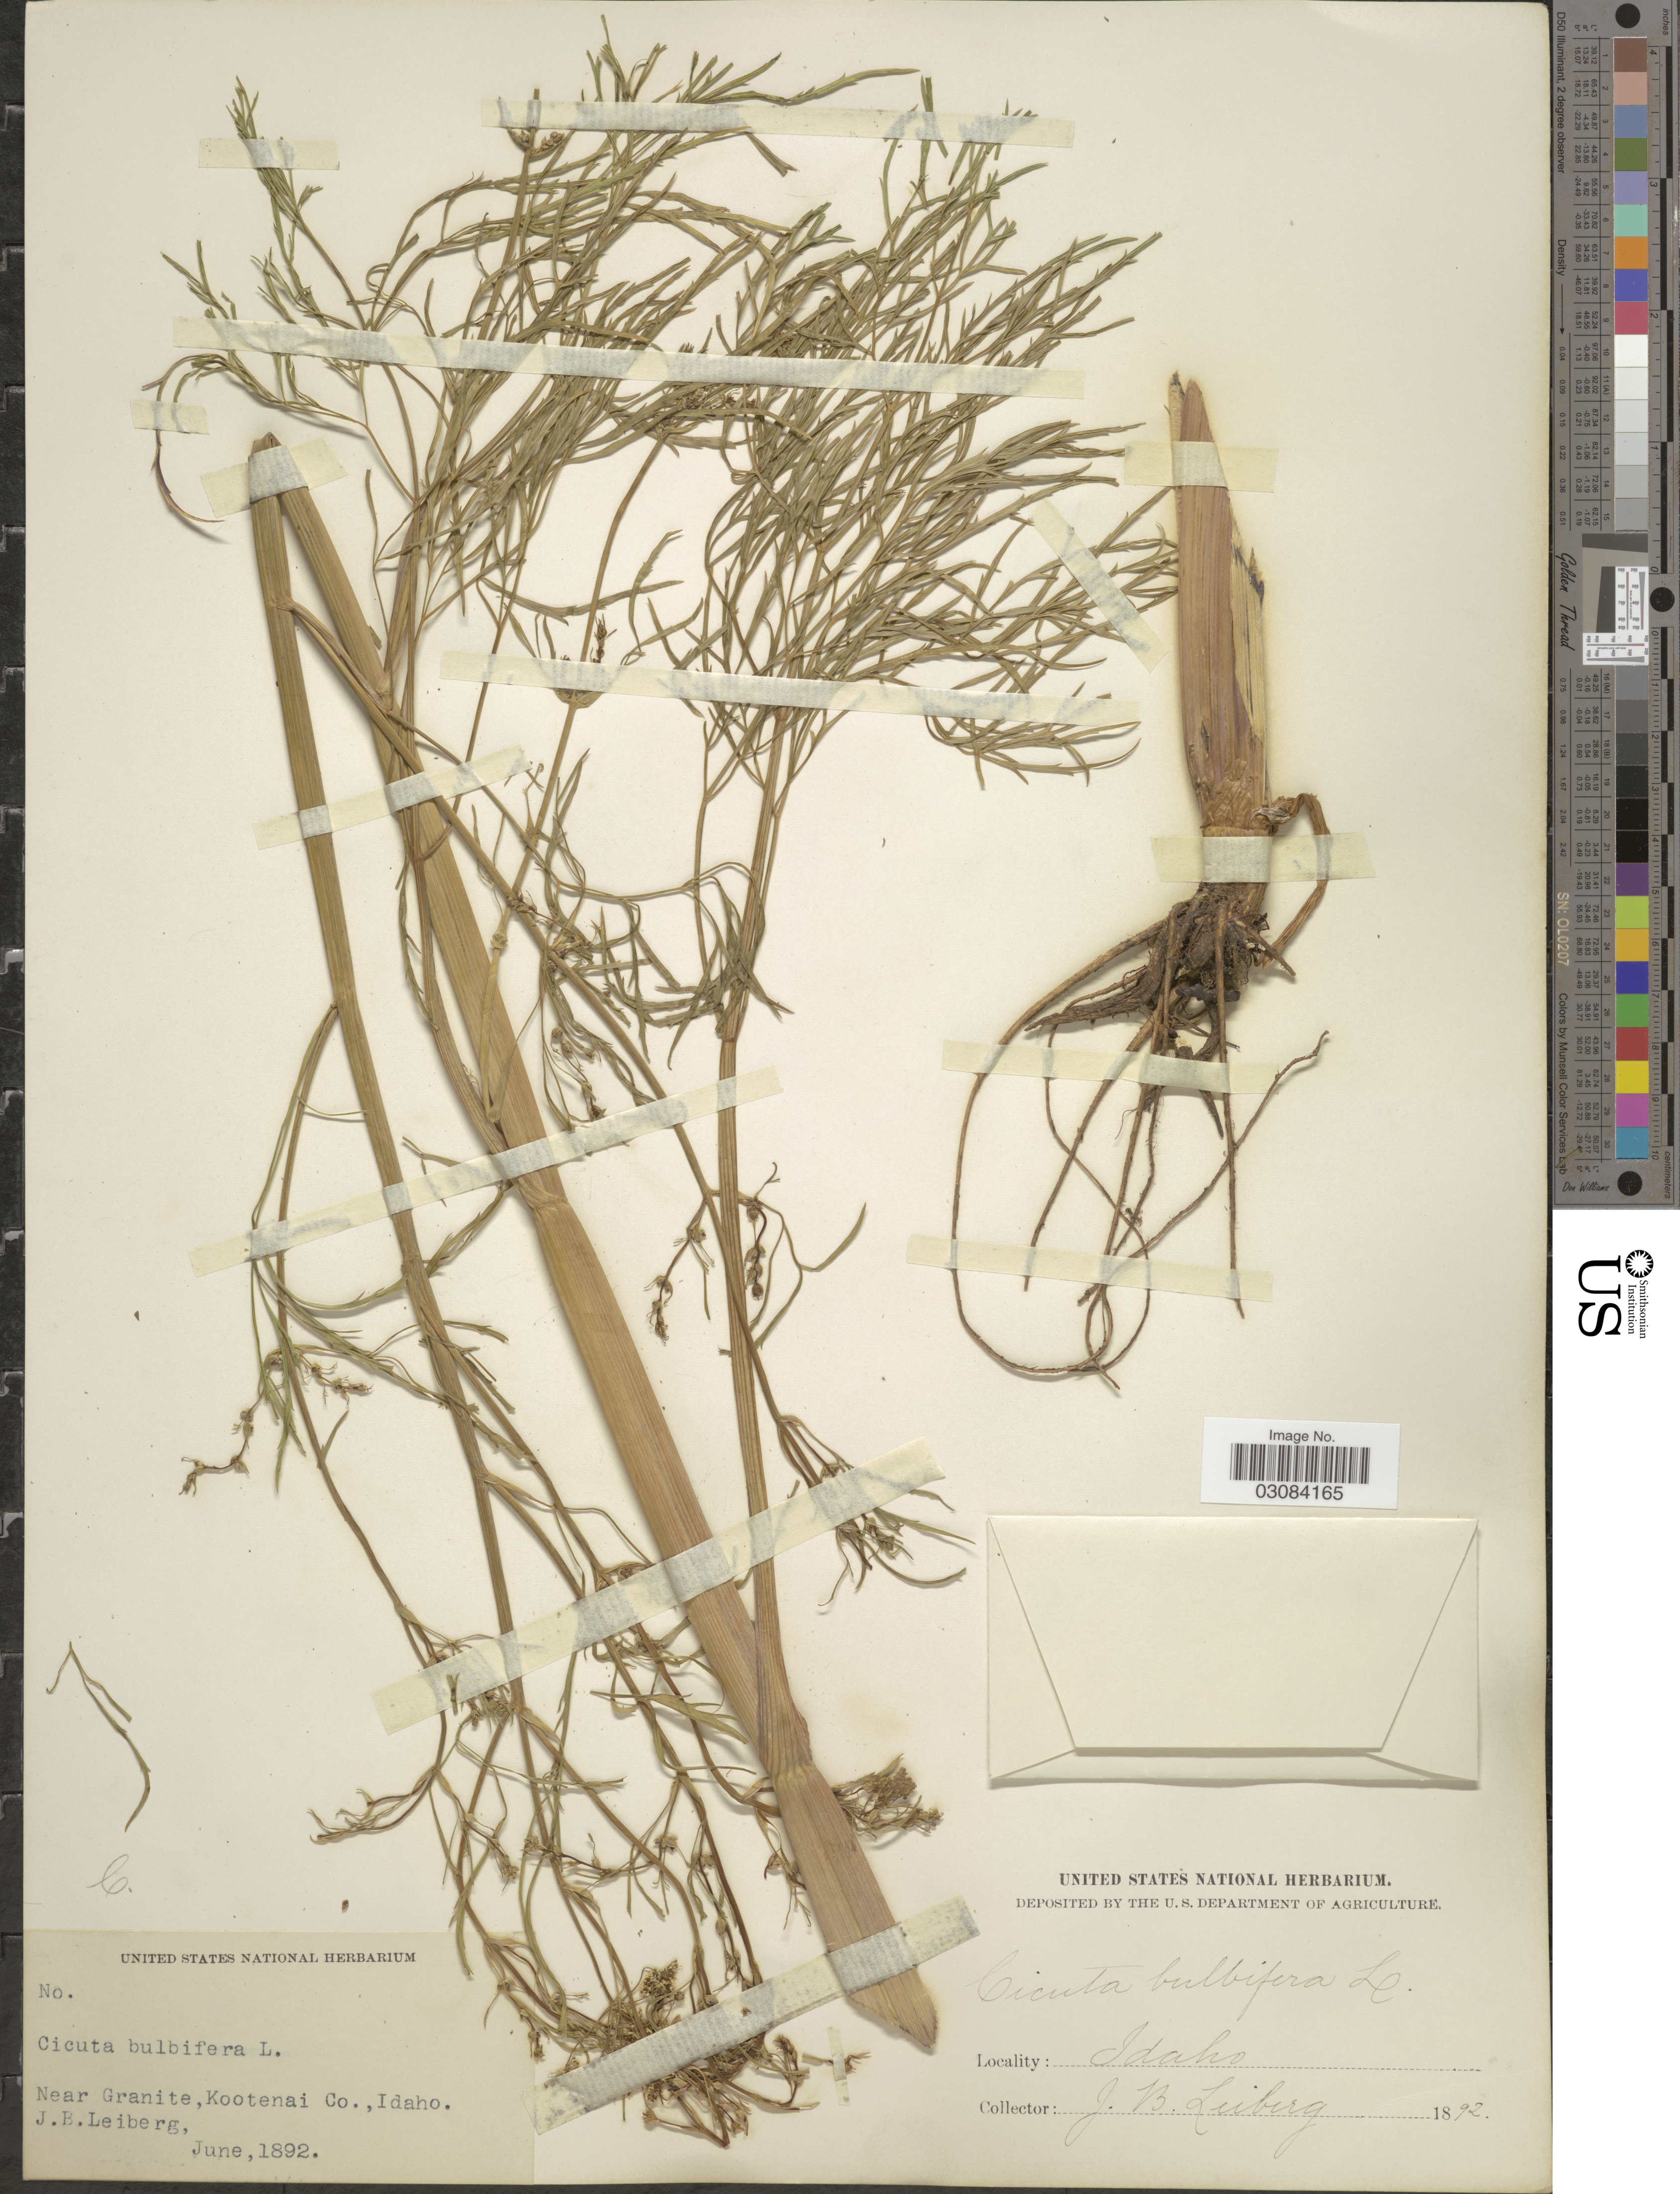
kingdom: Plantae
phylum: Tracheophyta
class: Magnoliopsida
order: Apiales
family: Apiaceae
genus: Cicuta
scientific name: Cicuta bulbifera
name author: L.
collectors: J. B. Leiberg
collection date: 1892-06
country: United States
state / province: Idaho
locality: Near Granite, Kootenai Co.